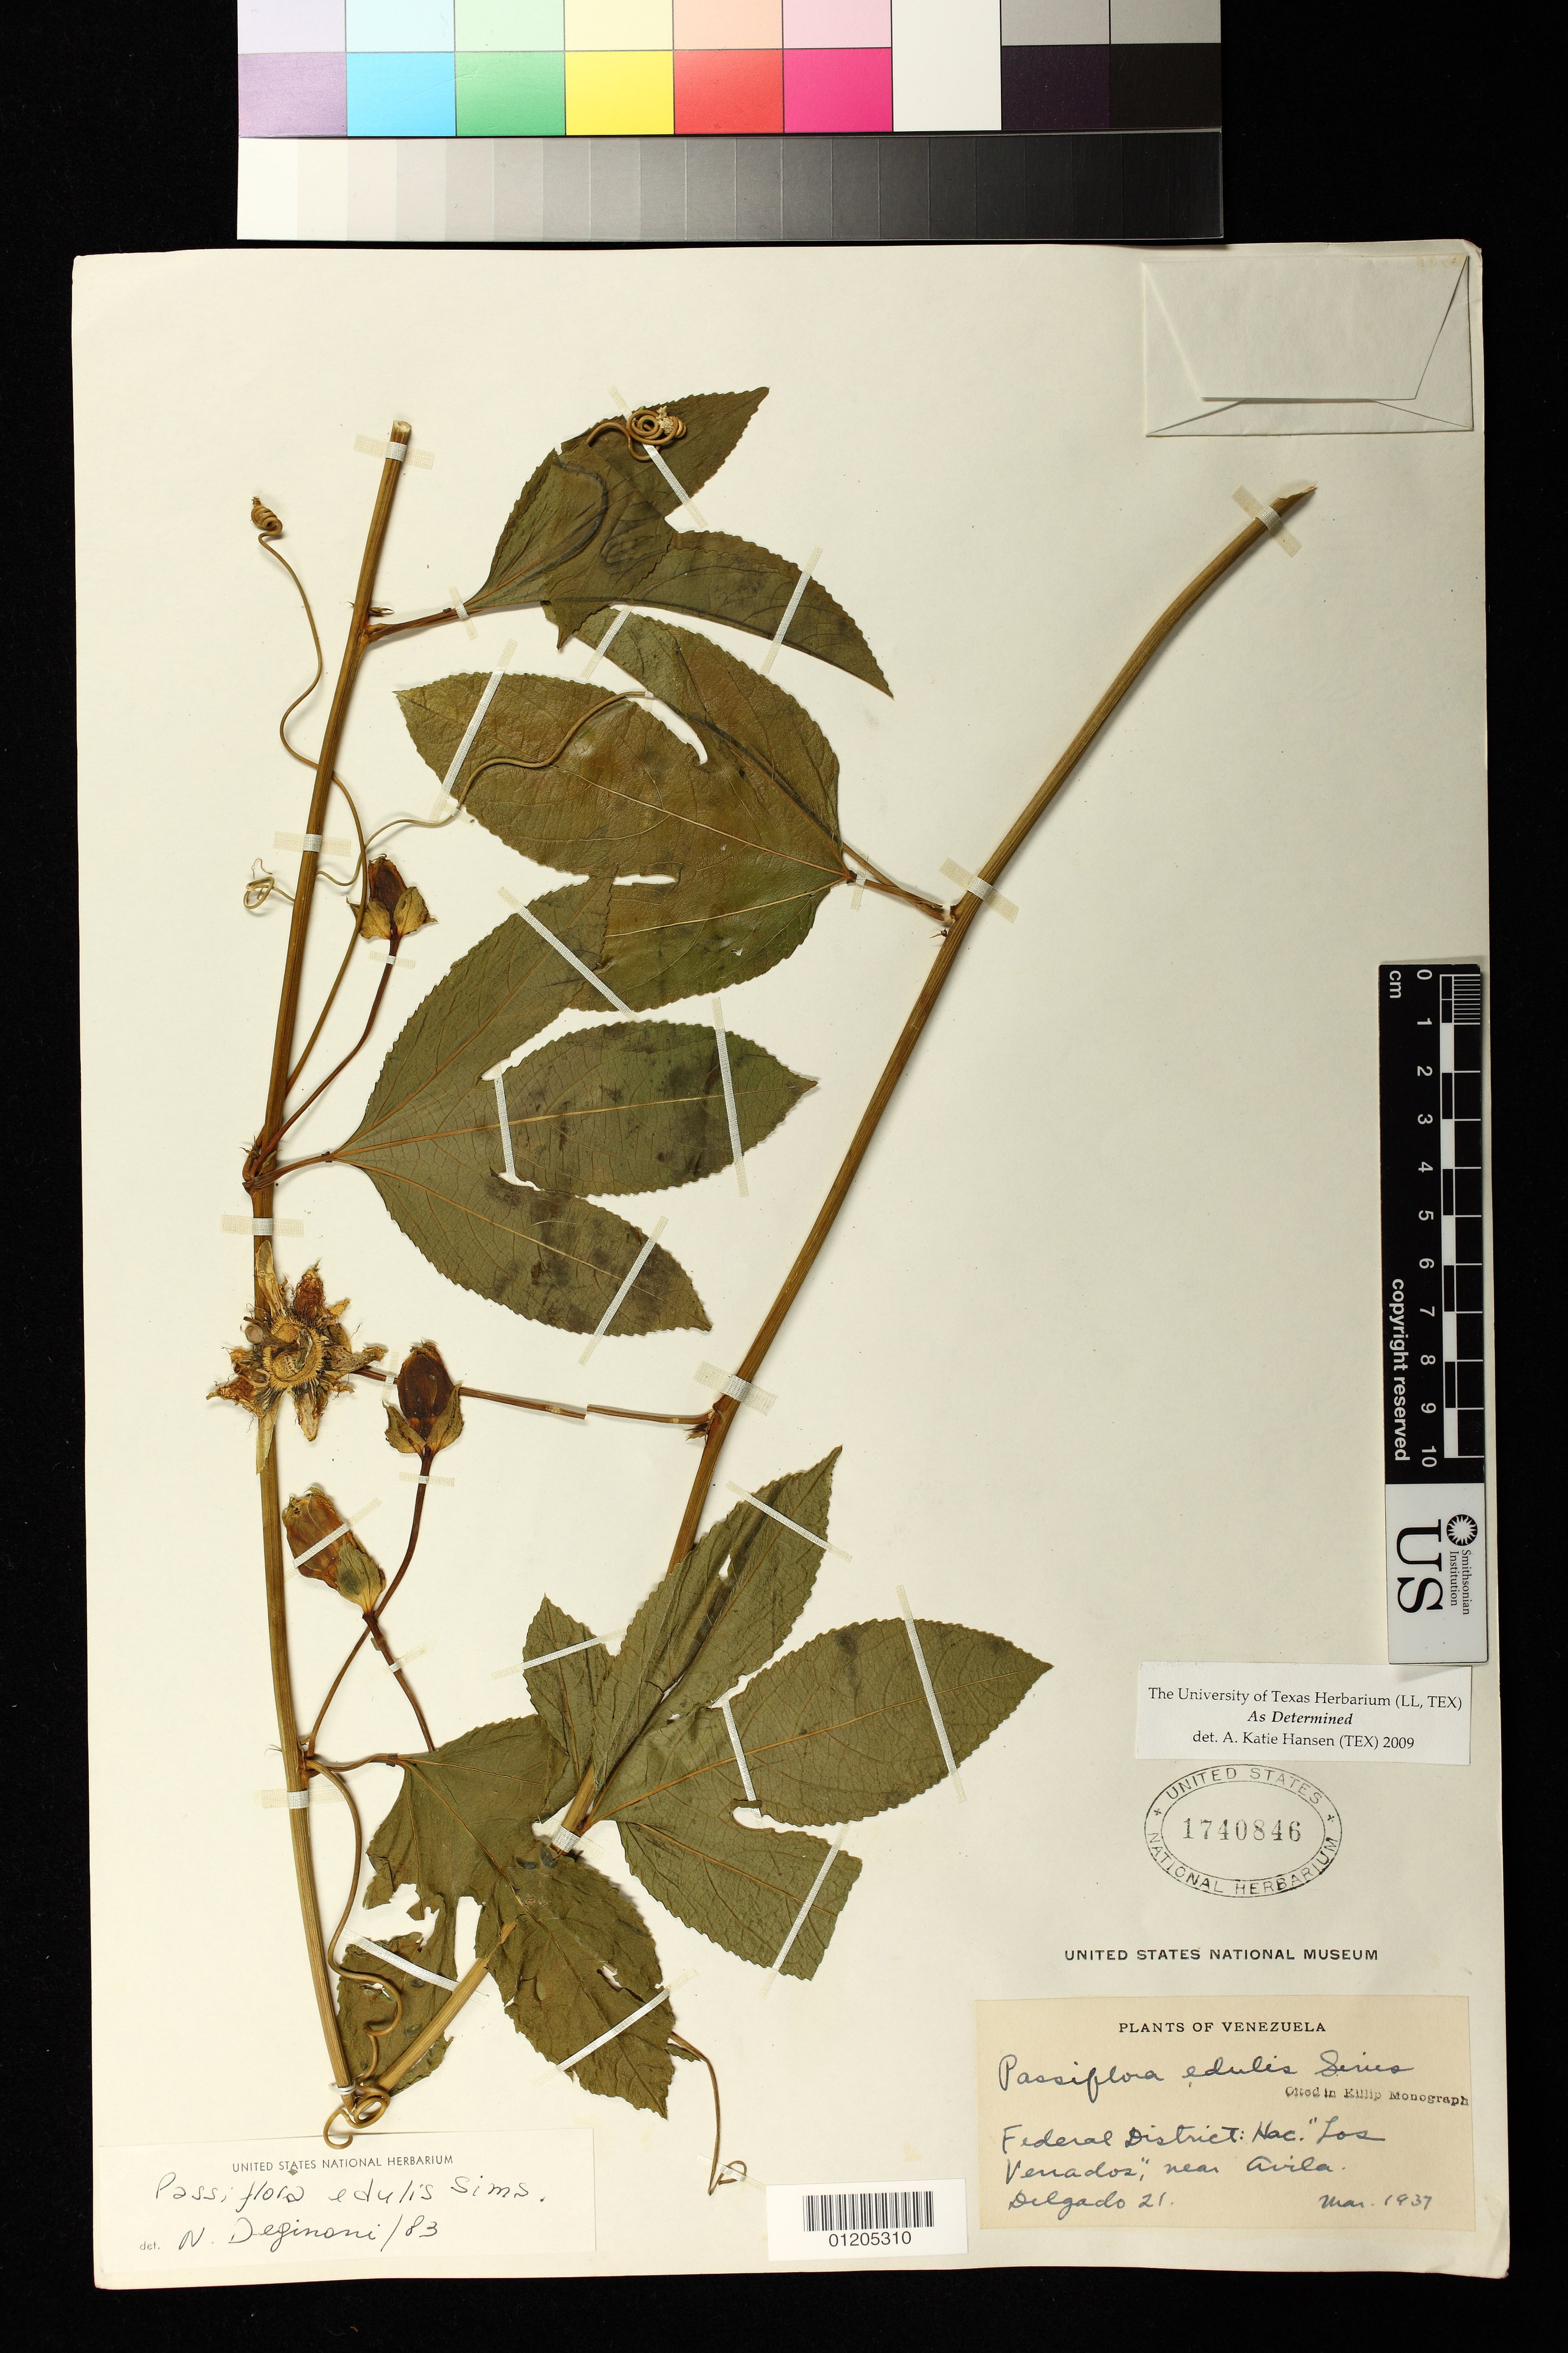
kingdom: Plantae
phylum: Tracheophyta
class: Magnoliopsida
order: Malpighiales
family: Passifloraceae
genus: Passiflora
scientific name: Passiflora edulis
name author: Sims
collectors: Delgado, --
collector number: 21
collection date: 1937-03-01/1937-03-31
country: Venezuela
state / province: Distrito Federal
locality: Hac."Los Venadoz", near Avila.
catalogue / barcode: US 1740846